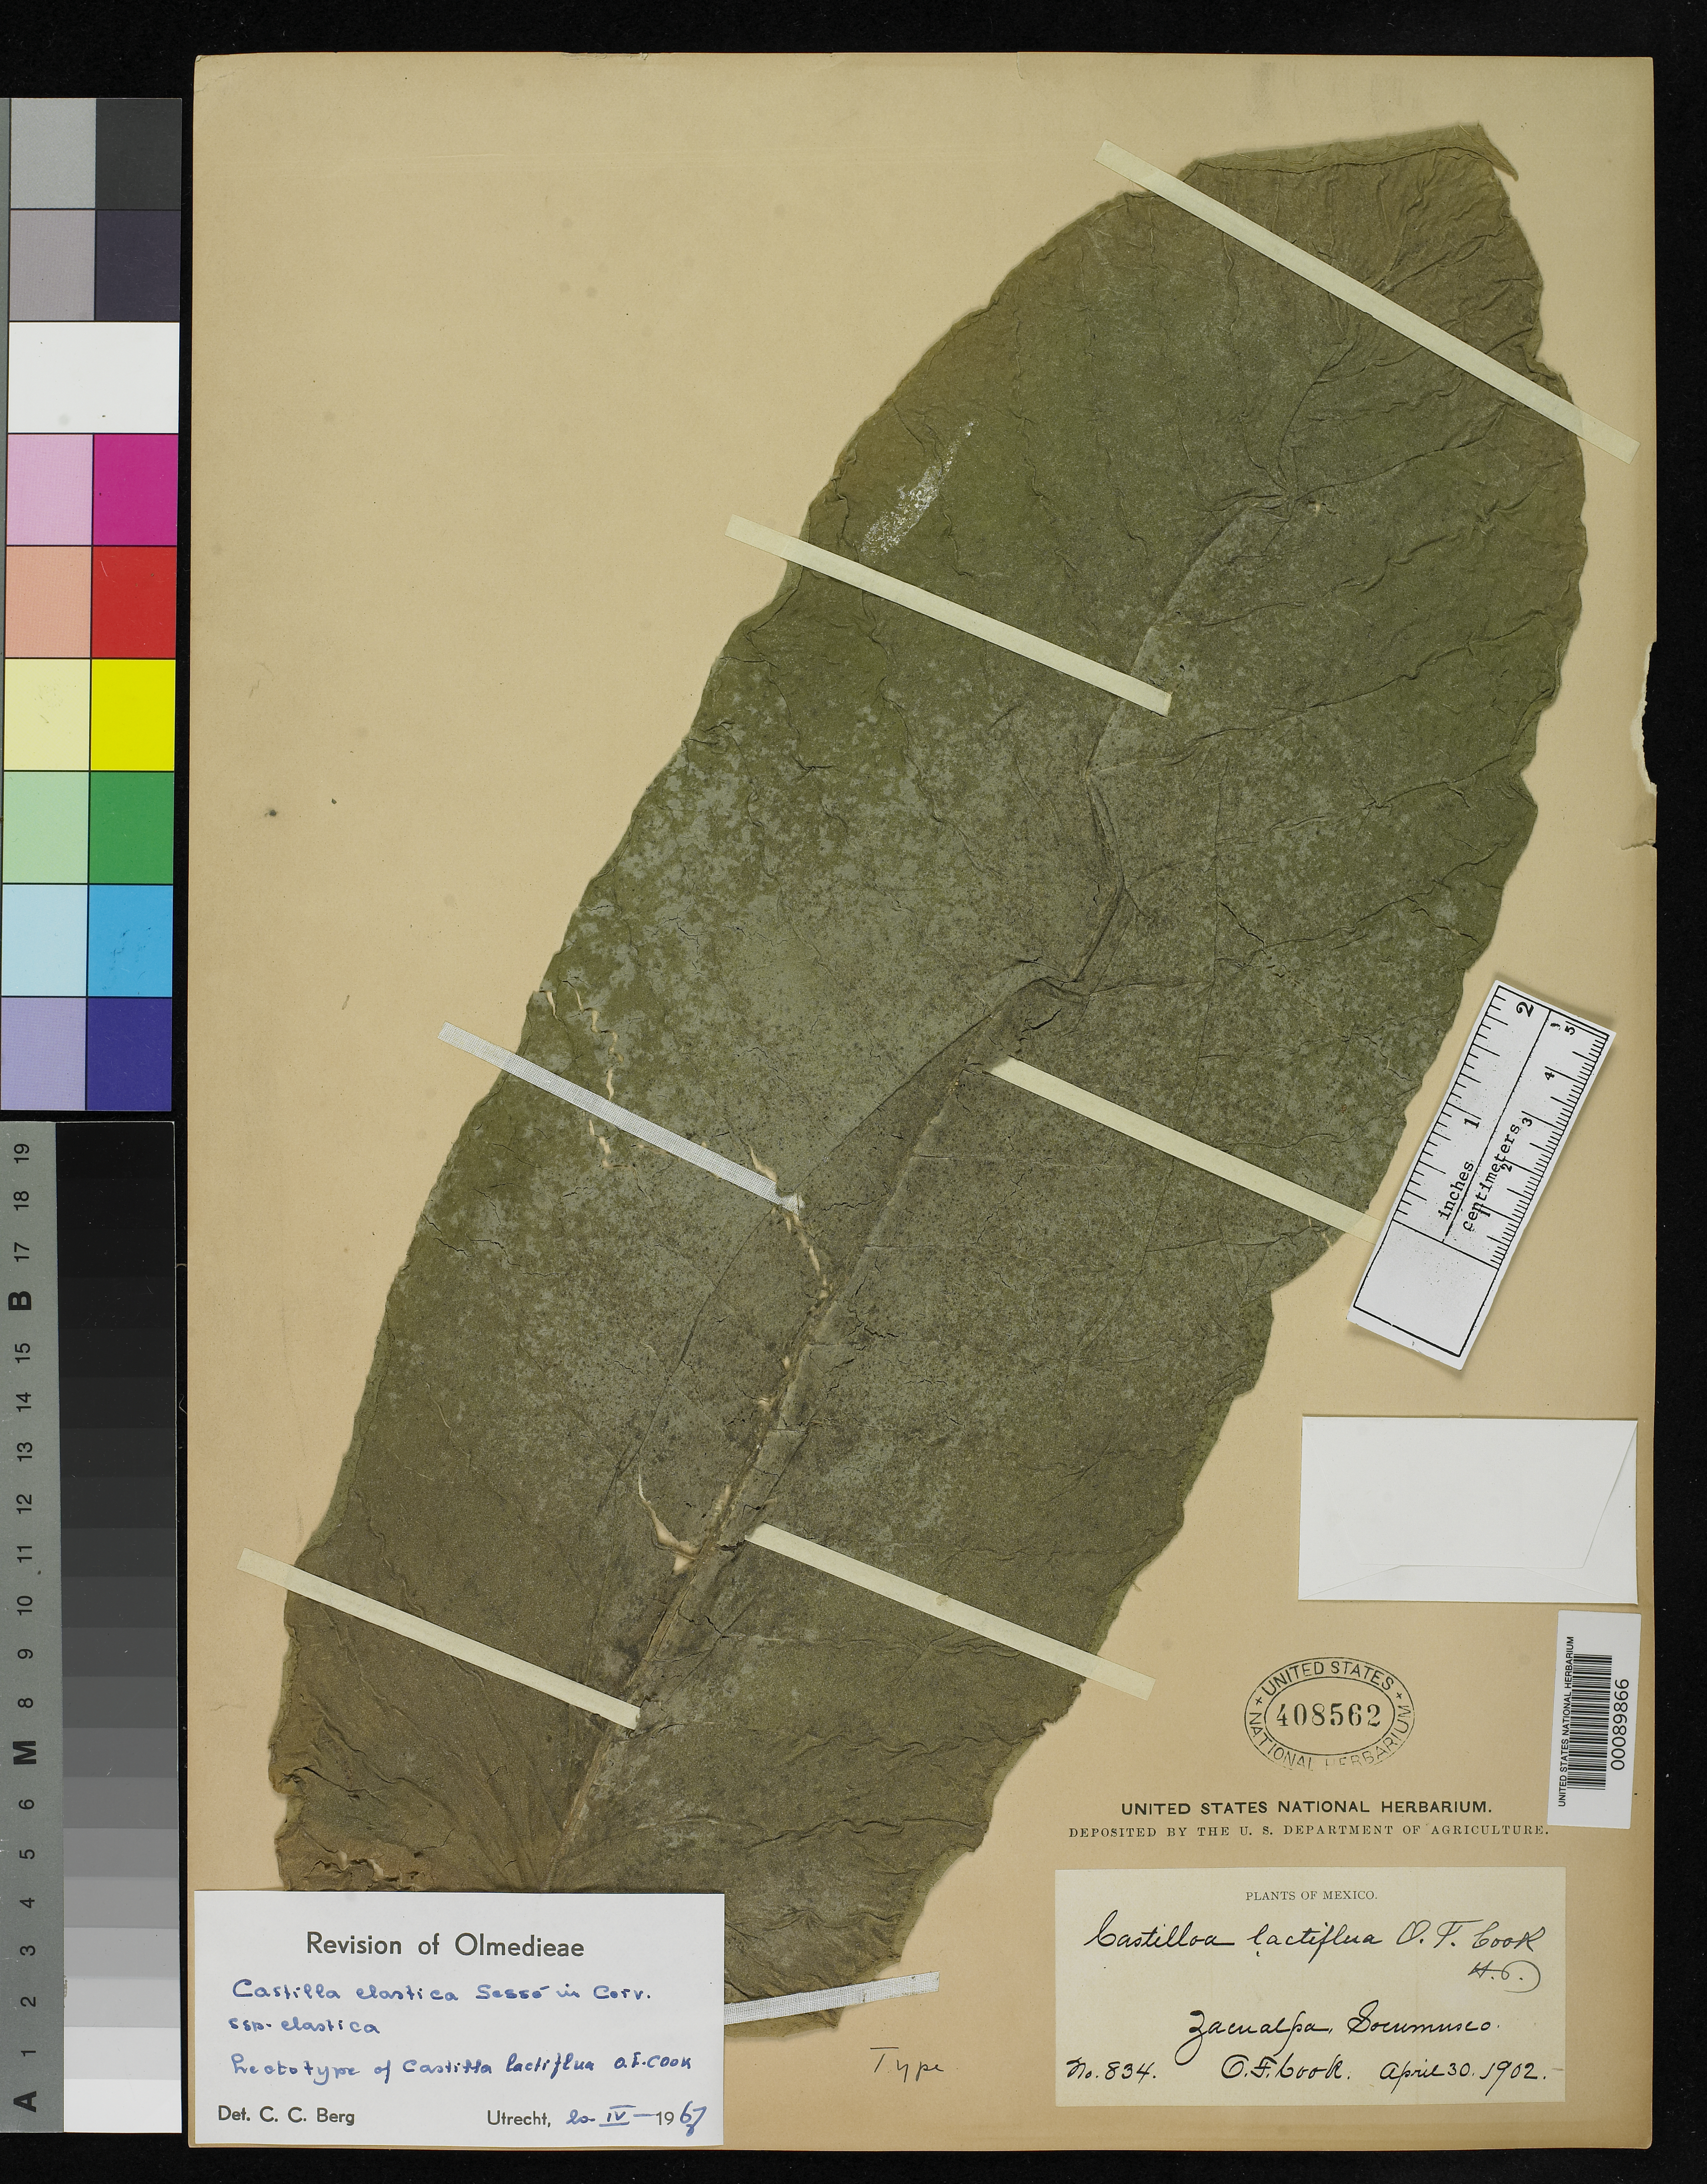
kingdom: Plantae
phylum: Tracheophyta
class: Magnoliopsida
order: Rosales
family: Moraceae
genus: Castilla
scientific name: Castilla lactiflua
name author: O.F. Cook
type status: Type Collection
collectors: O. F. Cook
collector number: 834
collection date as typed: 30 Apr 1902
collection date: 1902-04-30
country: Mexico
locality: Zacunalpa, Socummusco.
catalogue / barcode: US 408562